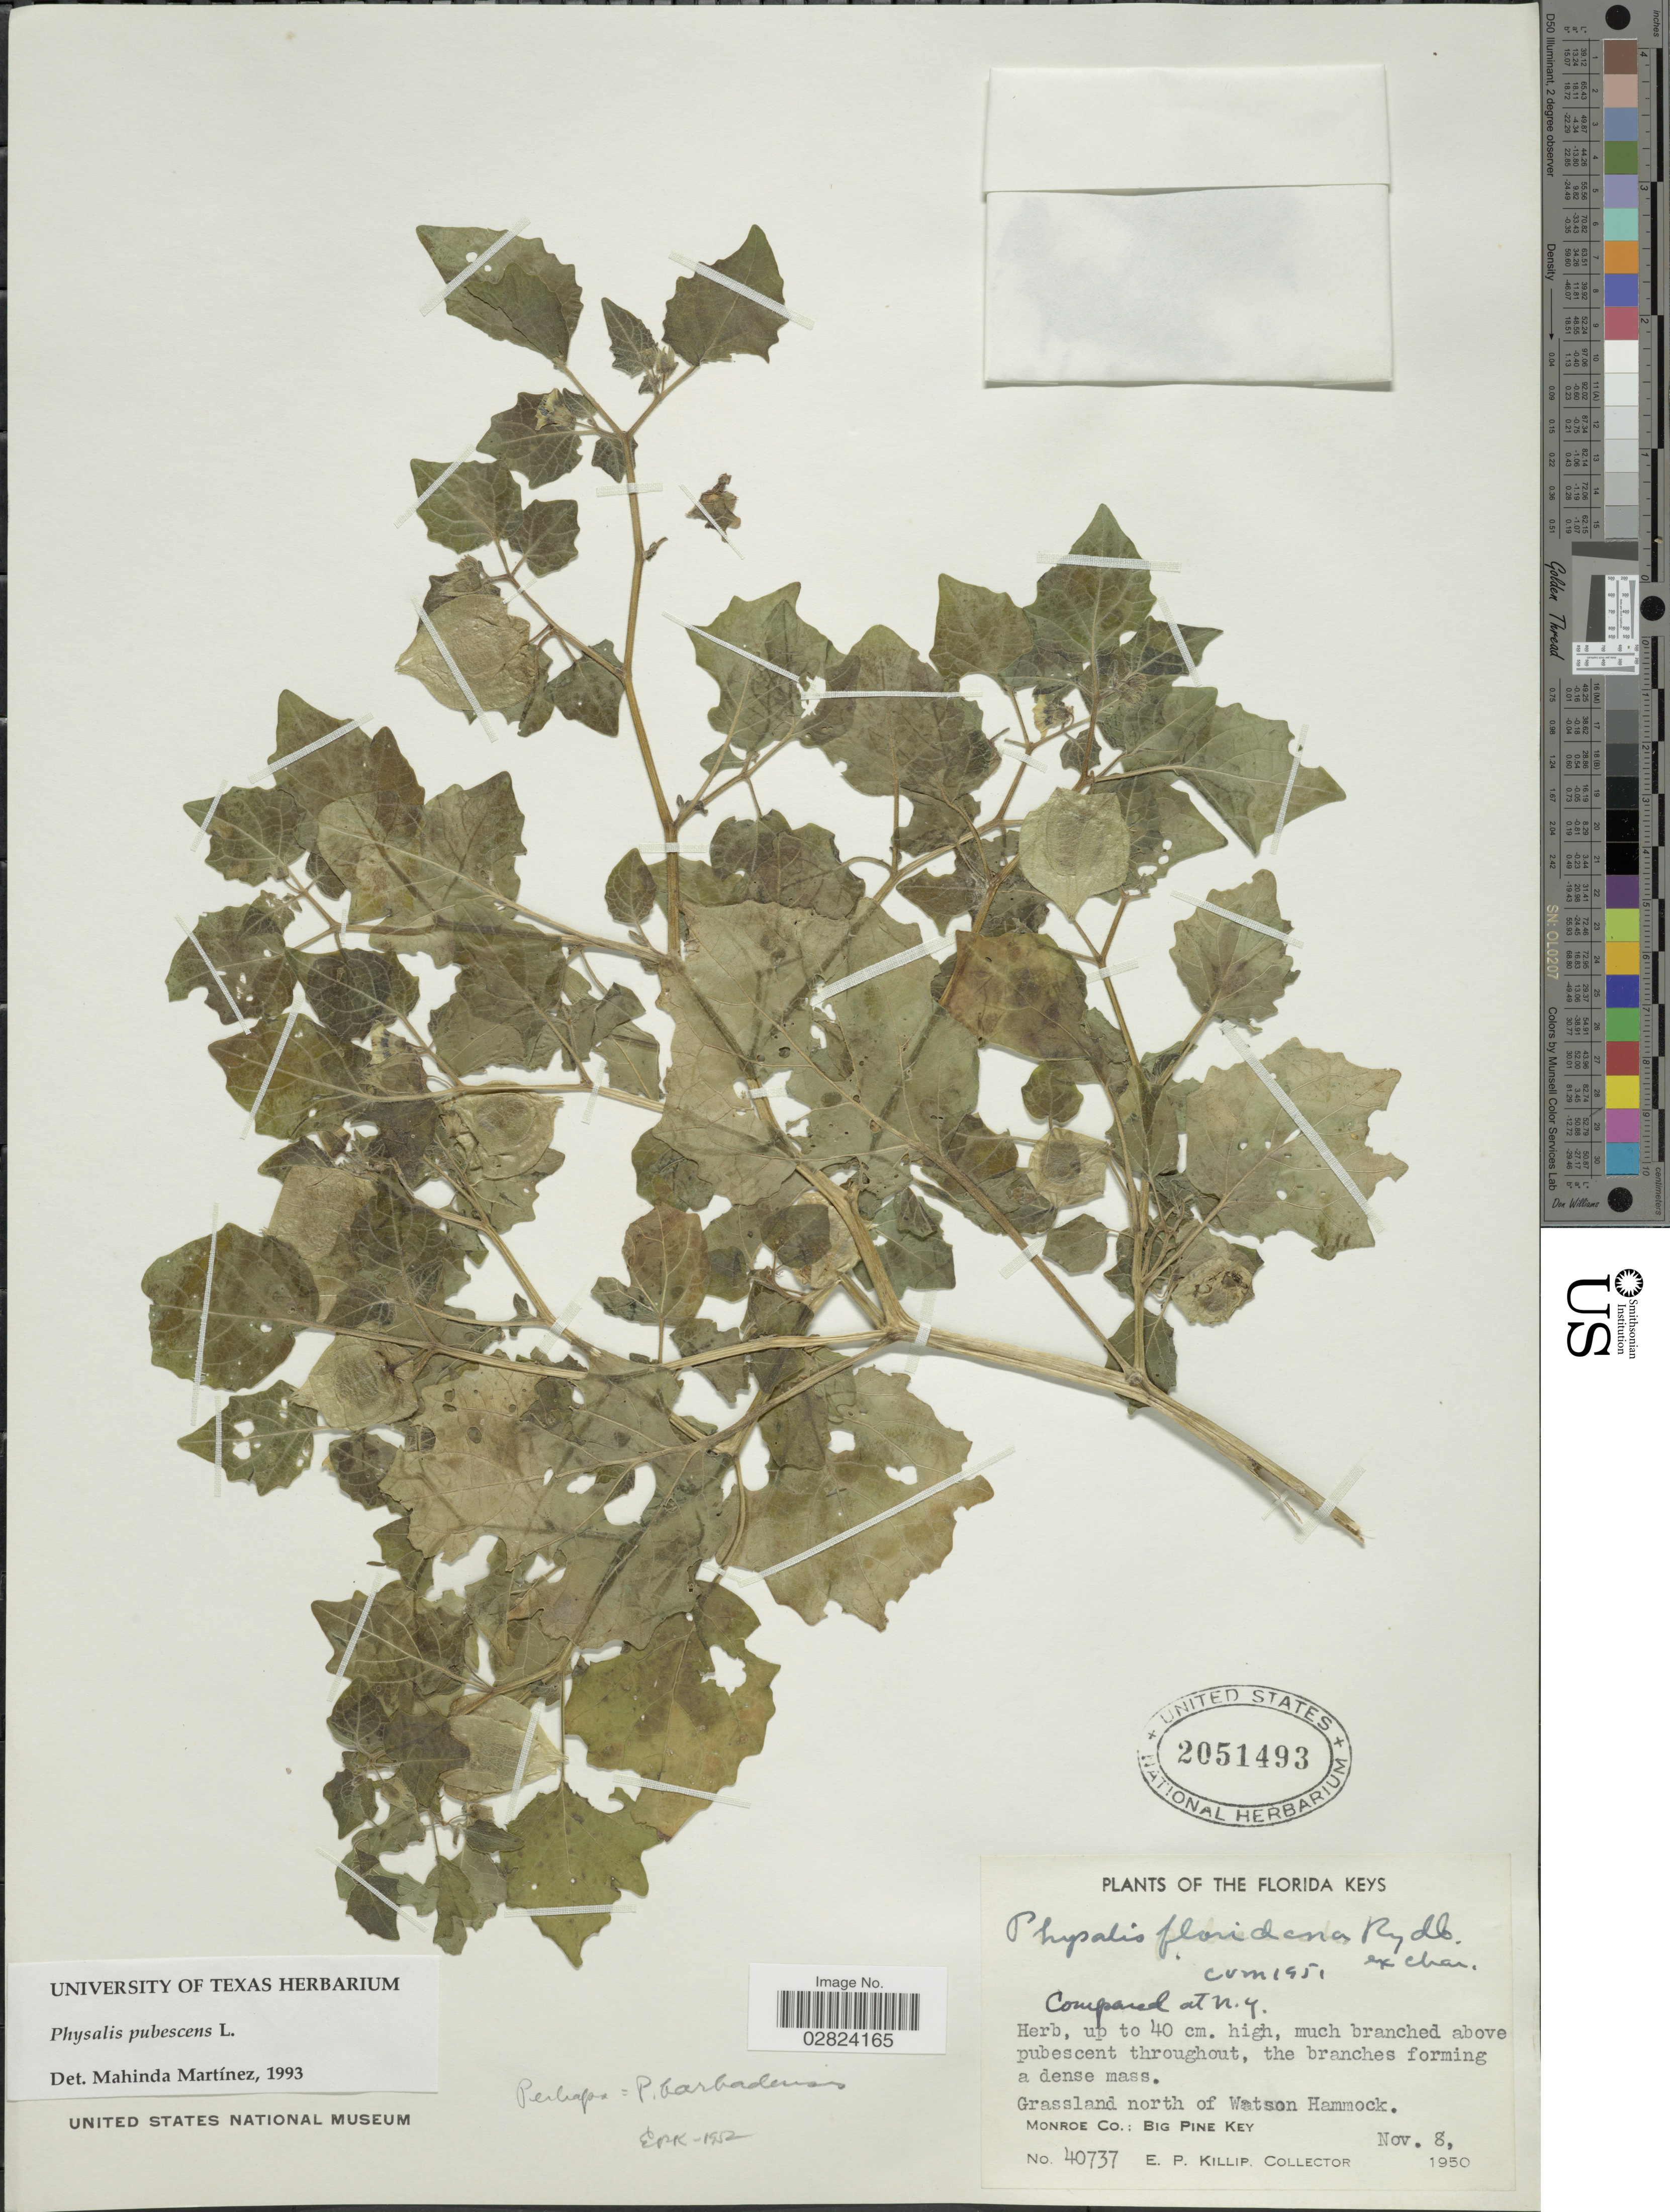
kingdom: Plantae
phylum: Tracheophyta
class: Magnoliopsida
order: Solanales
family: Solanaceae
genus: Physalis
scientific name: Physalis pubescens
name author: L.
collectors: E. P. Killip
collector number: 40737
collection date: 1950-11-08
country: United States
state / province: Florida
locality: The Florida Keys. Grassland north of Watson Hammock. Monroe Co.: Big Pine Key.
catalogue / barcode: US 2051493